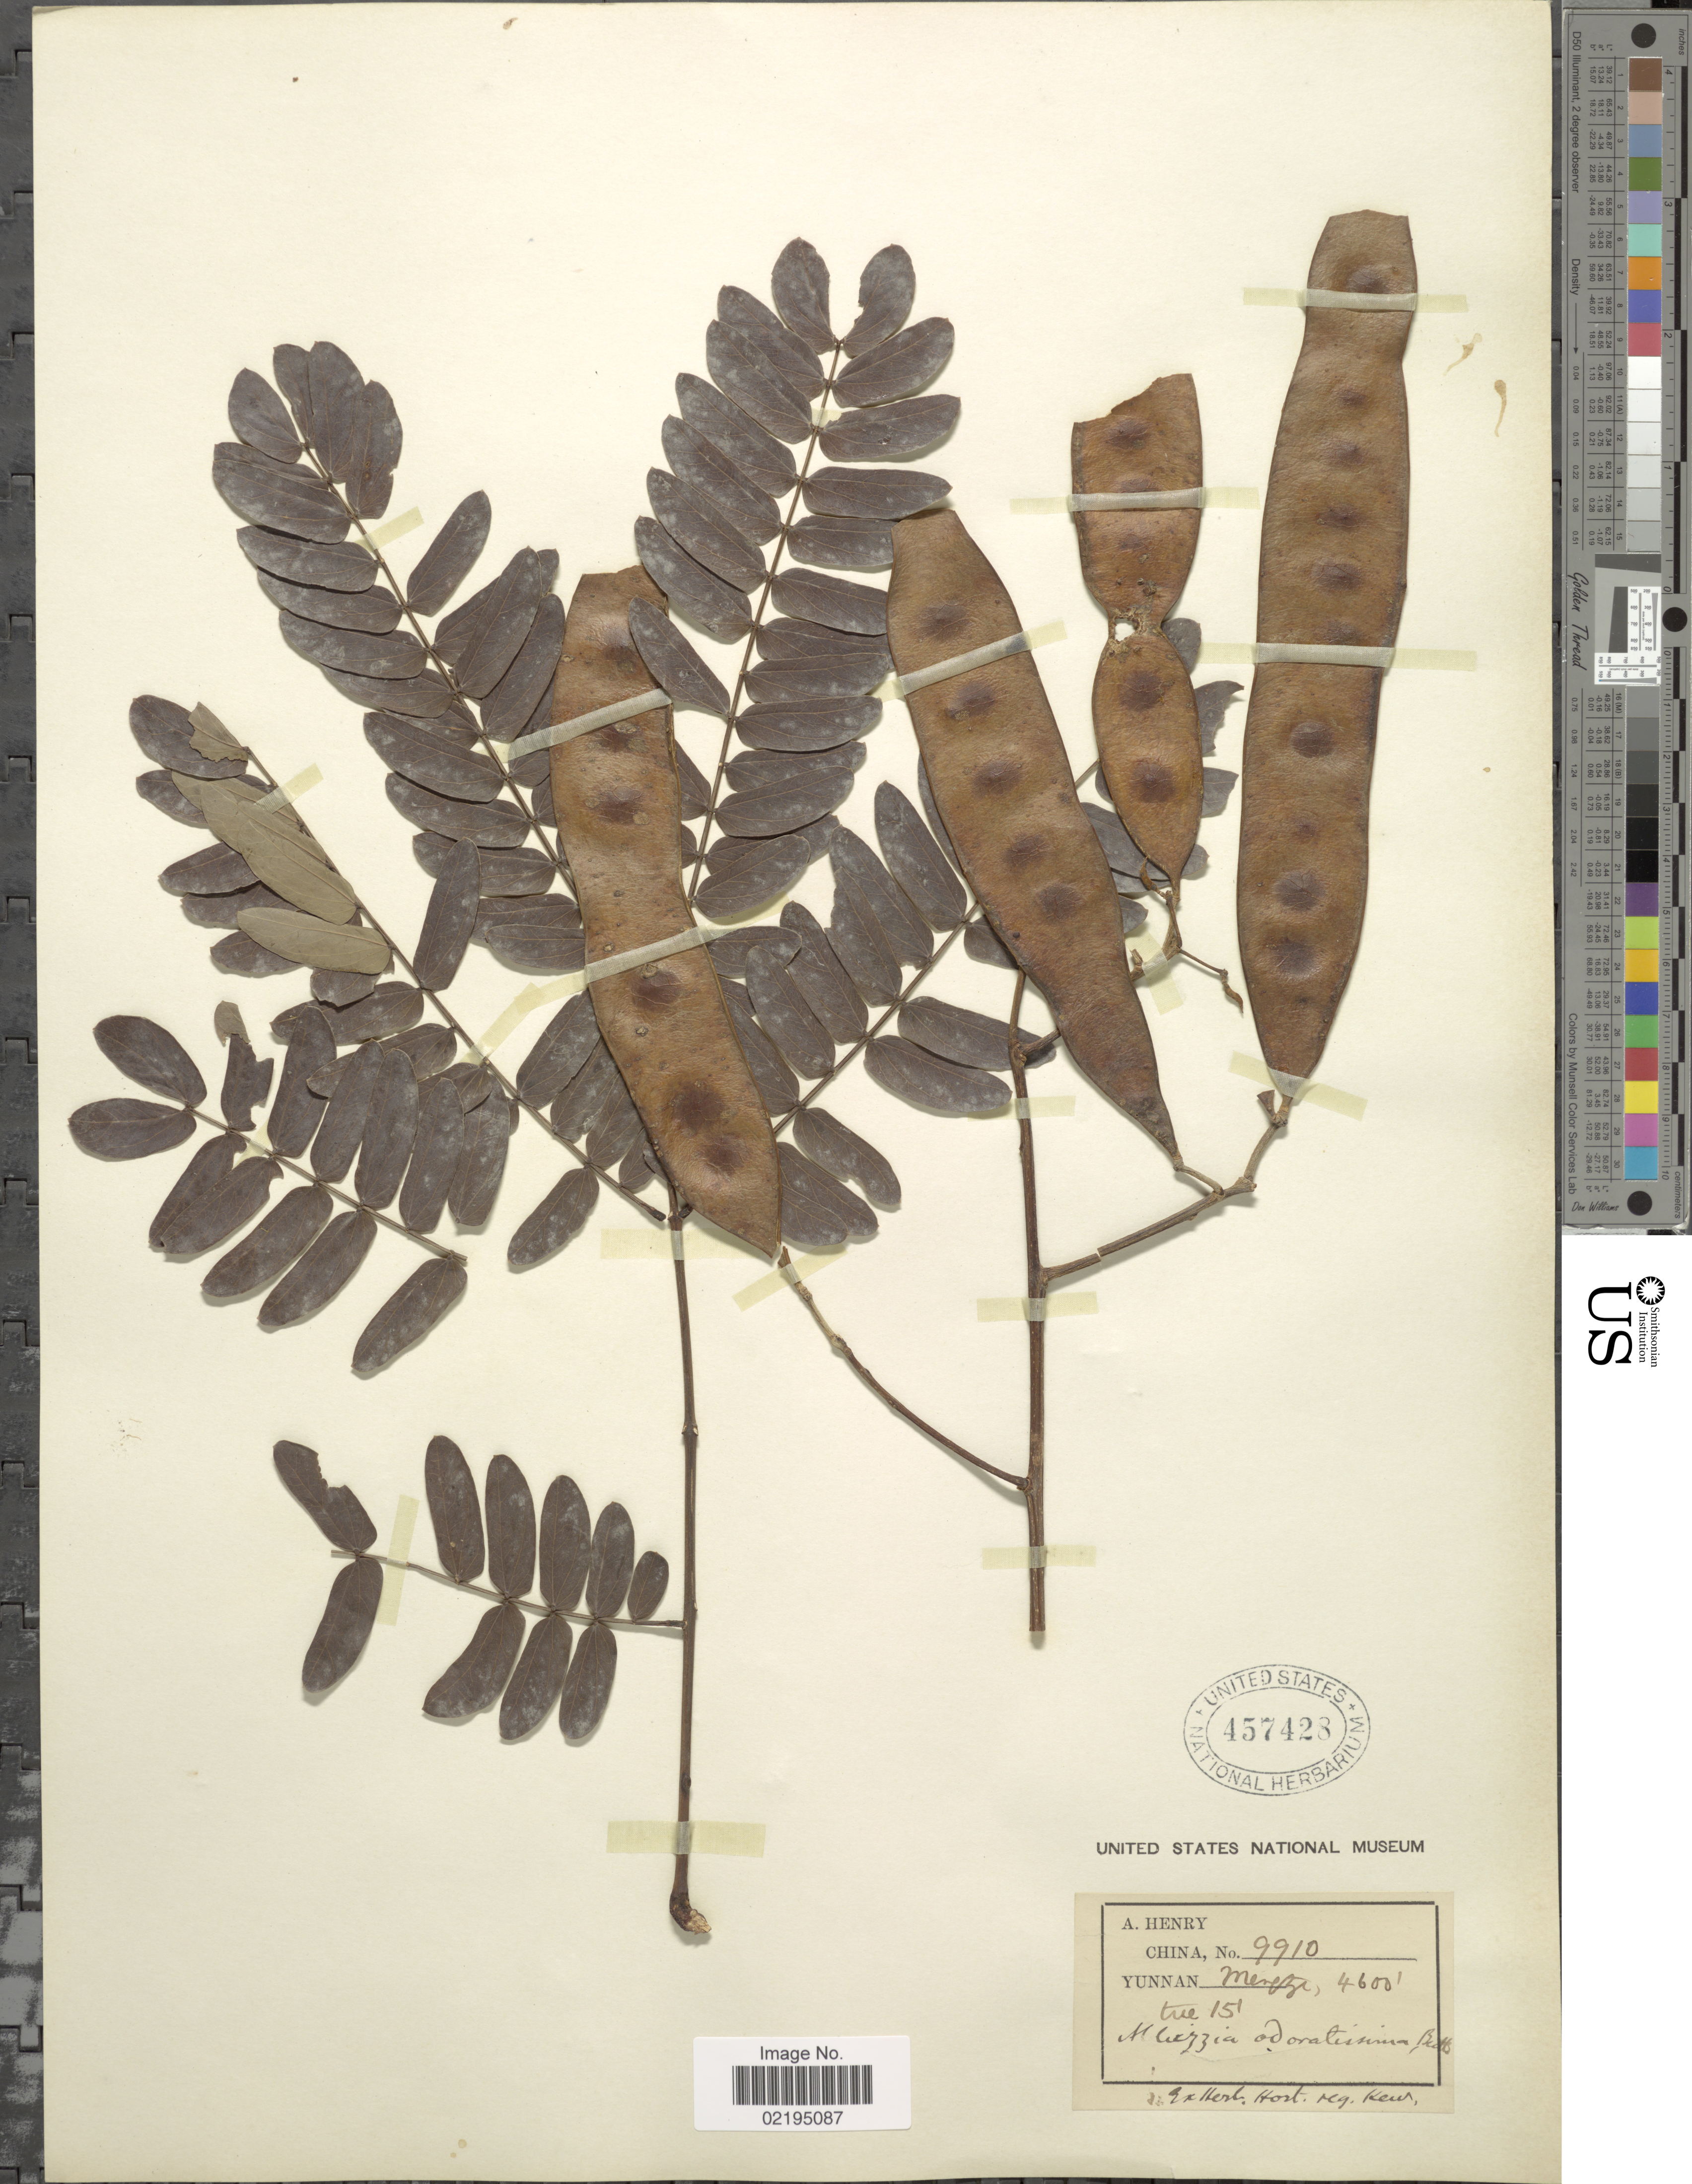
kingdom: Plantae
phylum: Tracheophyta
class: Magnoliopsida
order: Fabales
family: Fabaceae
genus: Albizia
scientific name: Albizia odoratissima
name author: (L. f.) Benth.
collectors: A. Henry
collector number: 9910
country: China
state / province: Yunnan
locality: Mengtze.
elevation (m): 1402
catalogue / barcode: US 457428